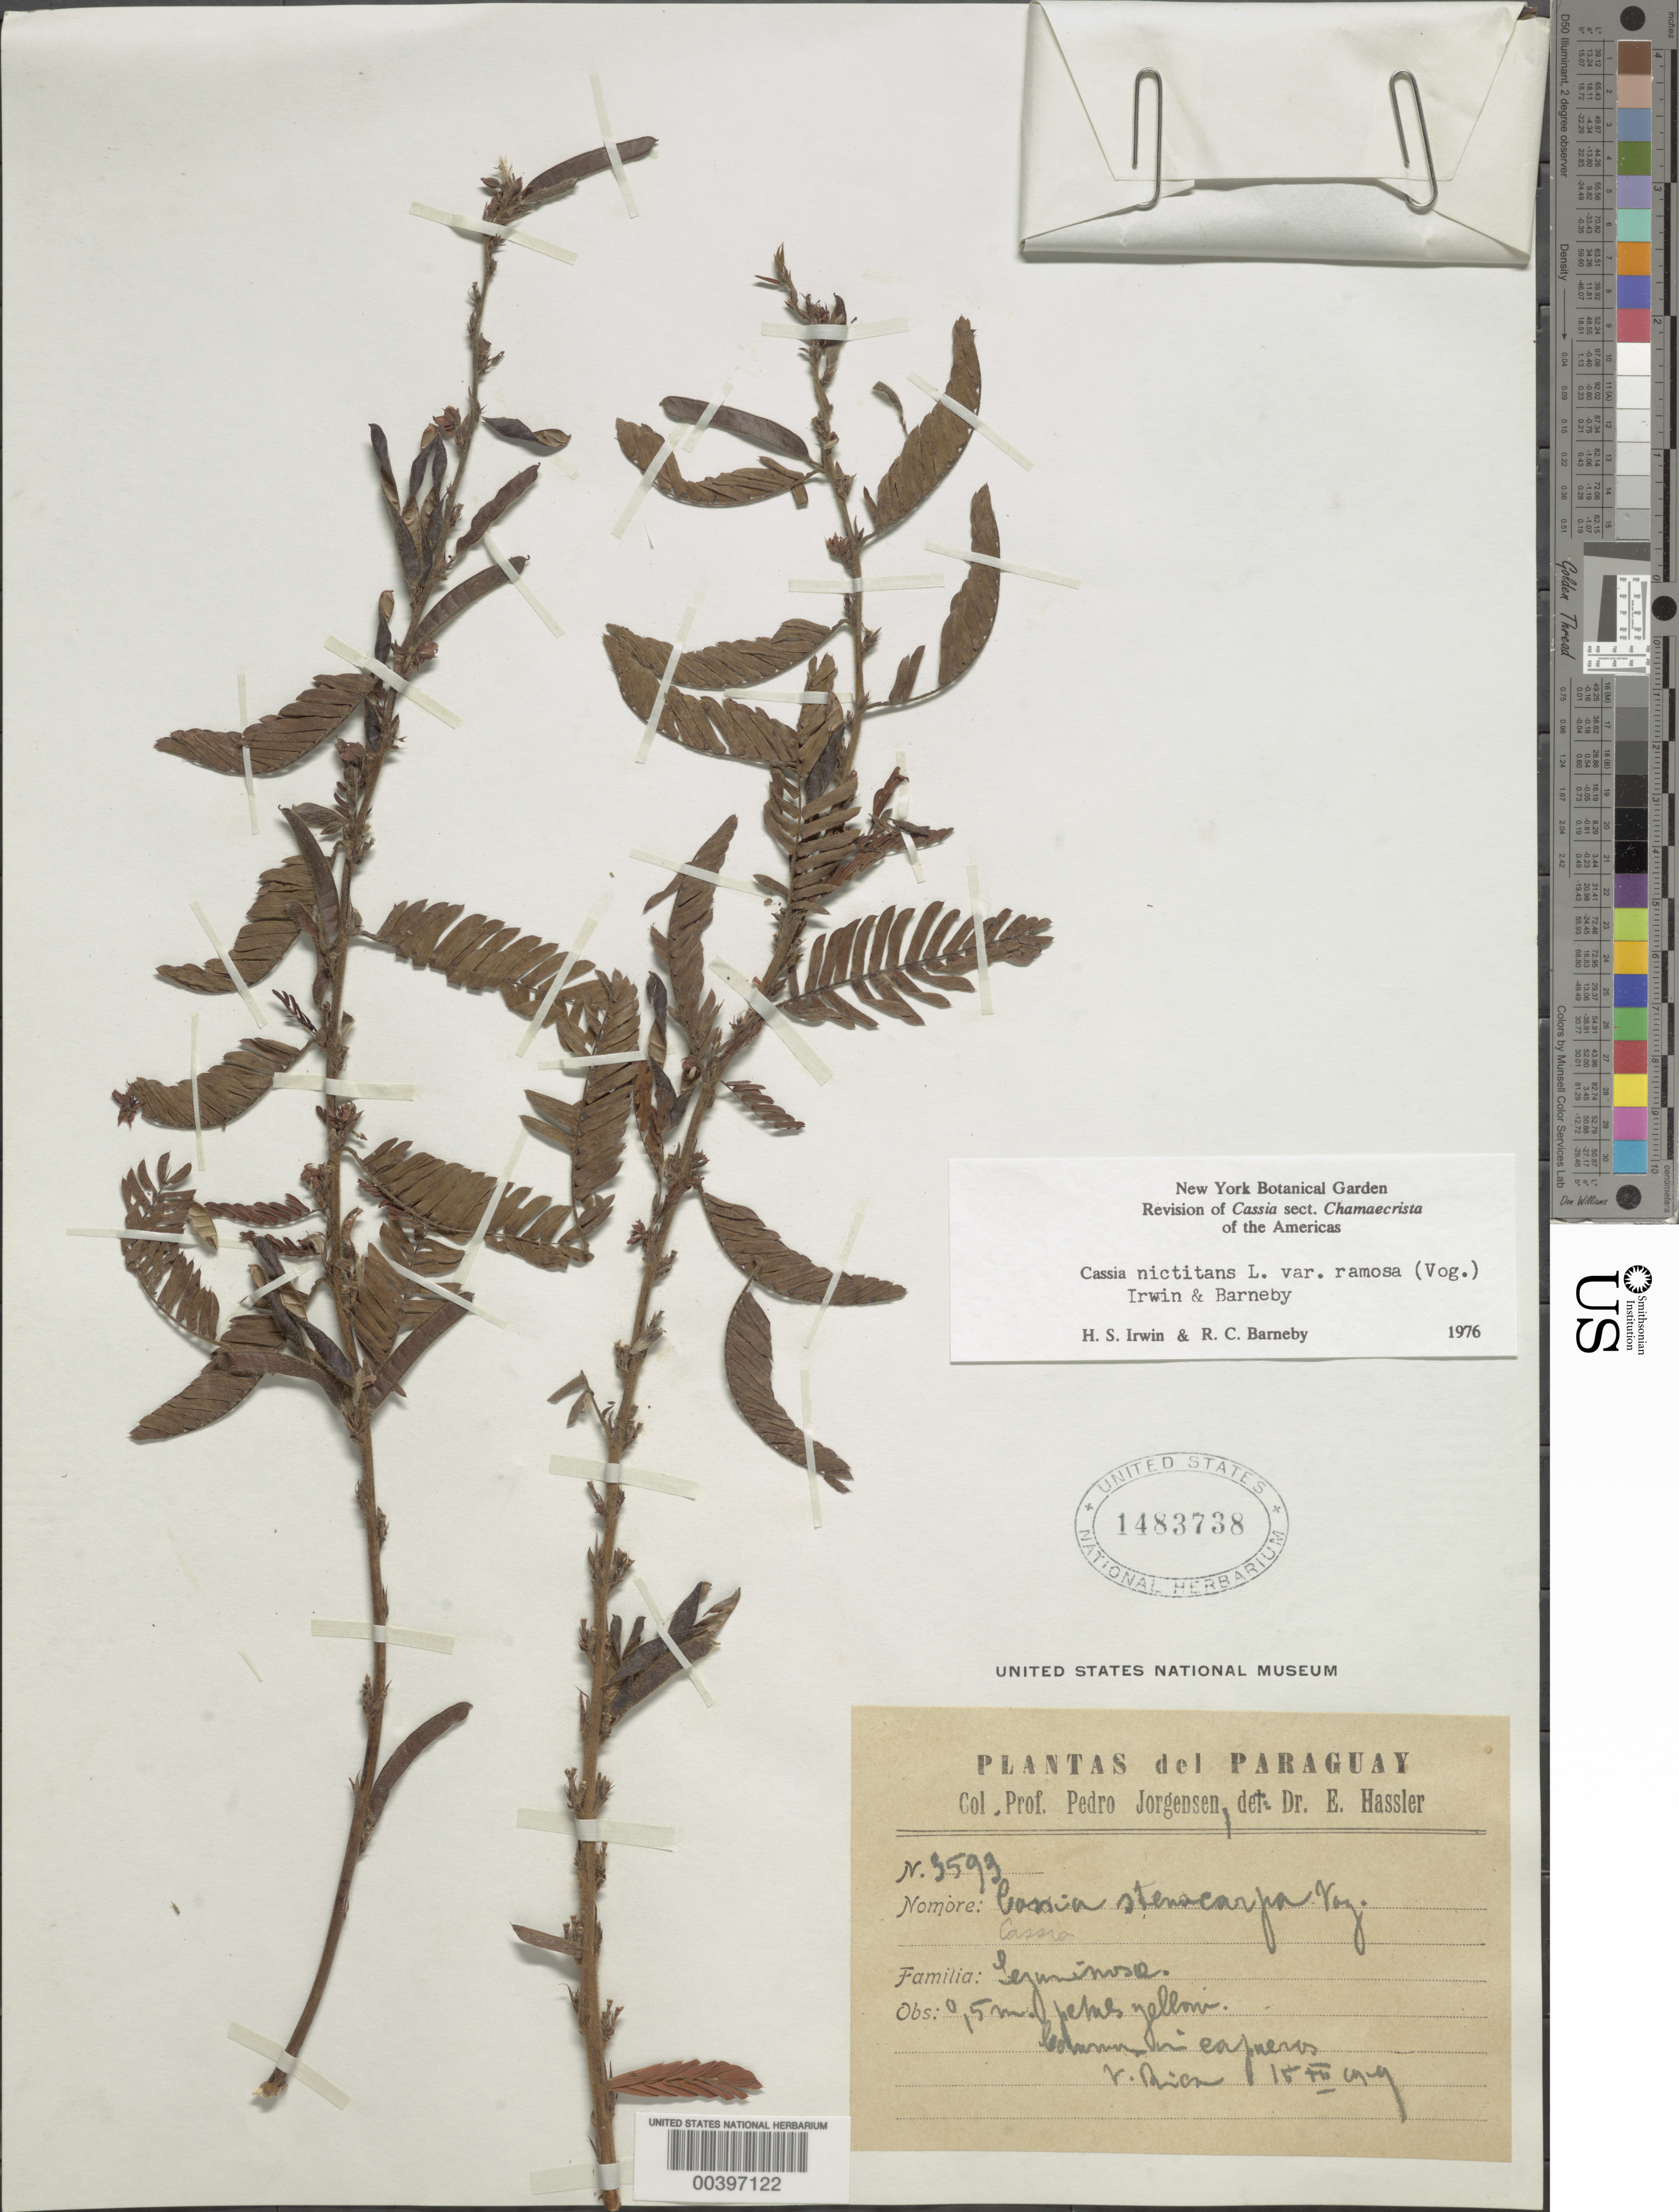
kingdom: Plantae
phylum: Tracheophyta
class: Magnoliopsida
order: Fabales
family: Fabaceae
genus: Chamaecrista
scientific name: Chamaecrista nictitans var. ramosa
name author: (Vogel) H.S. Irwin & Barneby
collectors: P. Jorgensen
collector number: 3593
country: Paraguay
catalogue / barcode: US 1483738